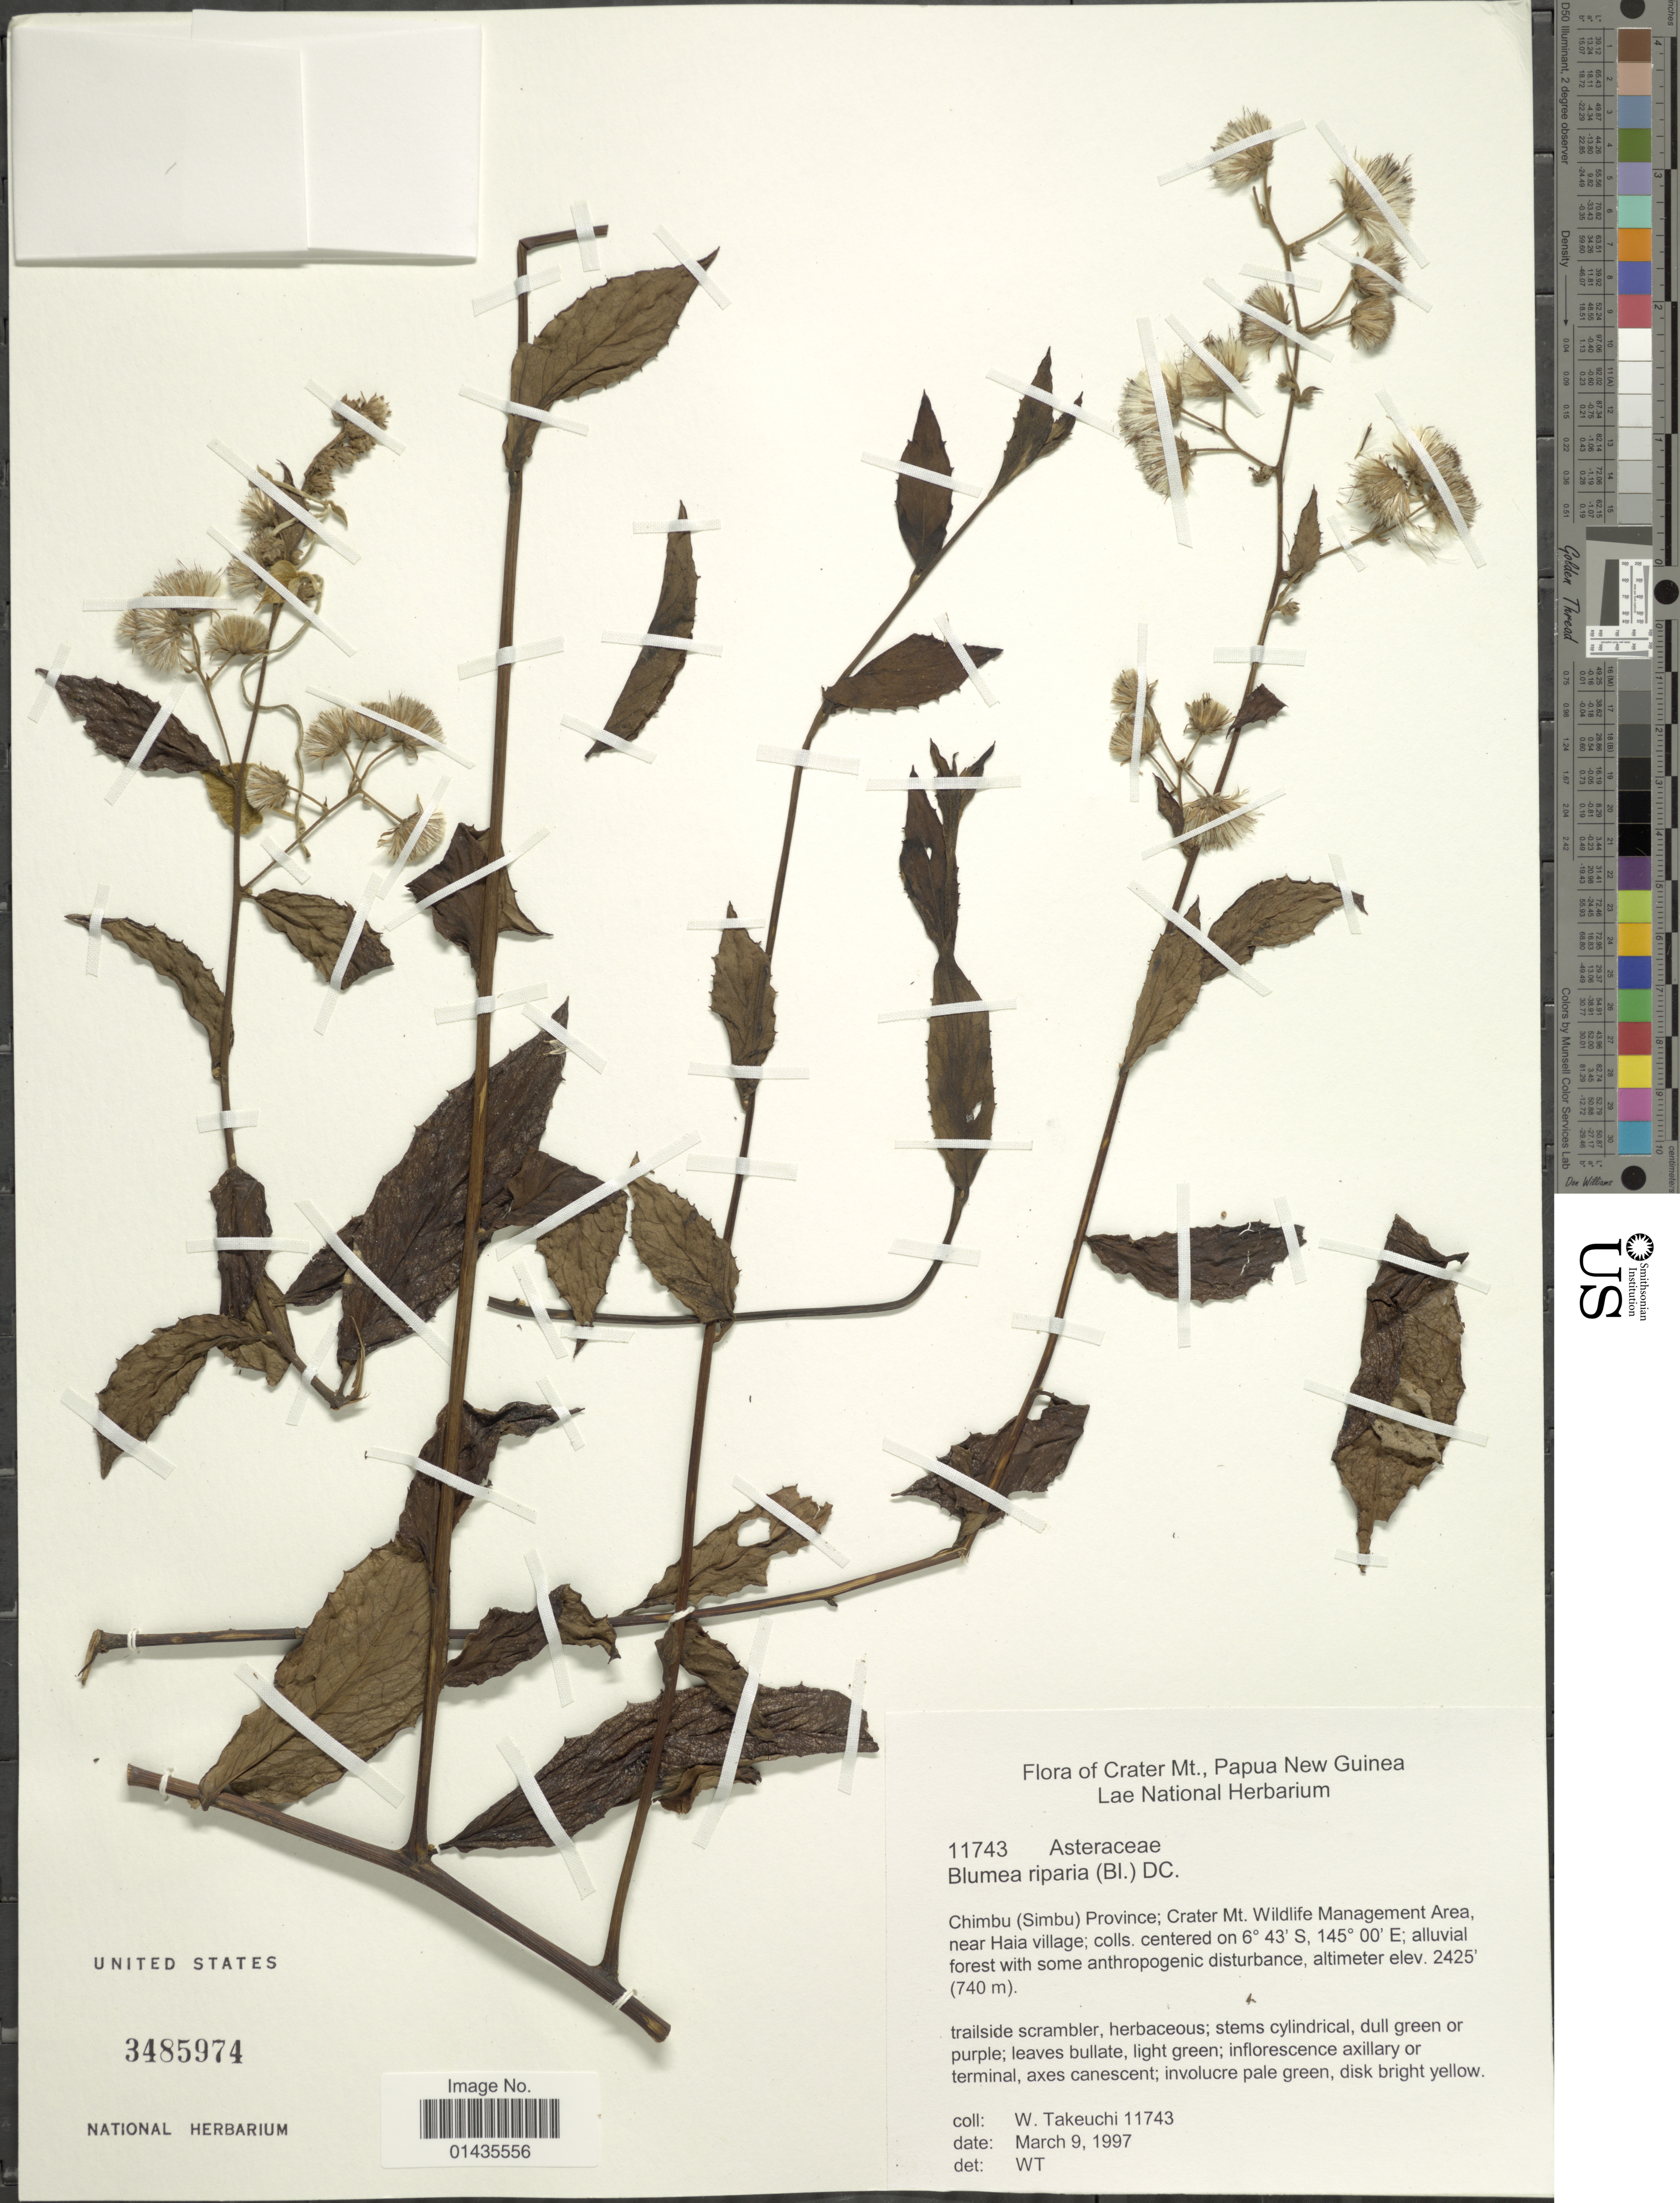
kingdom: Plantae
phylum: Tracheophyta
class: Magnoliopsida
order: Asterales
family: Asteraceae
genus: Blumea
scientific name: Blumea riparia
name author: (Blume) DC.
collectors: W. Takeuchi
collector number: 11743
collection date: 1997-03-09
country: Papua New Guinea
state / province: Chimbu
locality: Crater Mt., Chimbu (Simbu) Province, Crater Mt., Wildlife Management Area, near Haia village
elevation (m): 740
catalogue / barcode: US 3485974